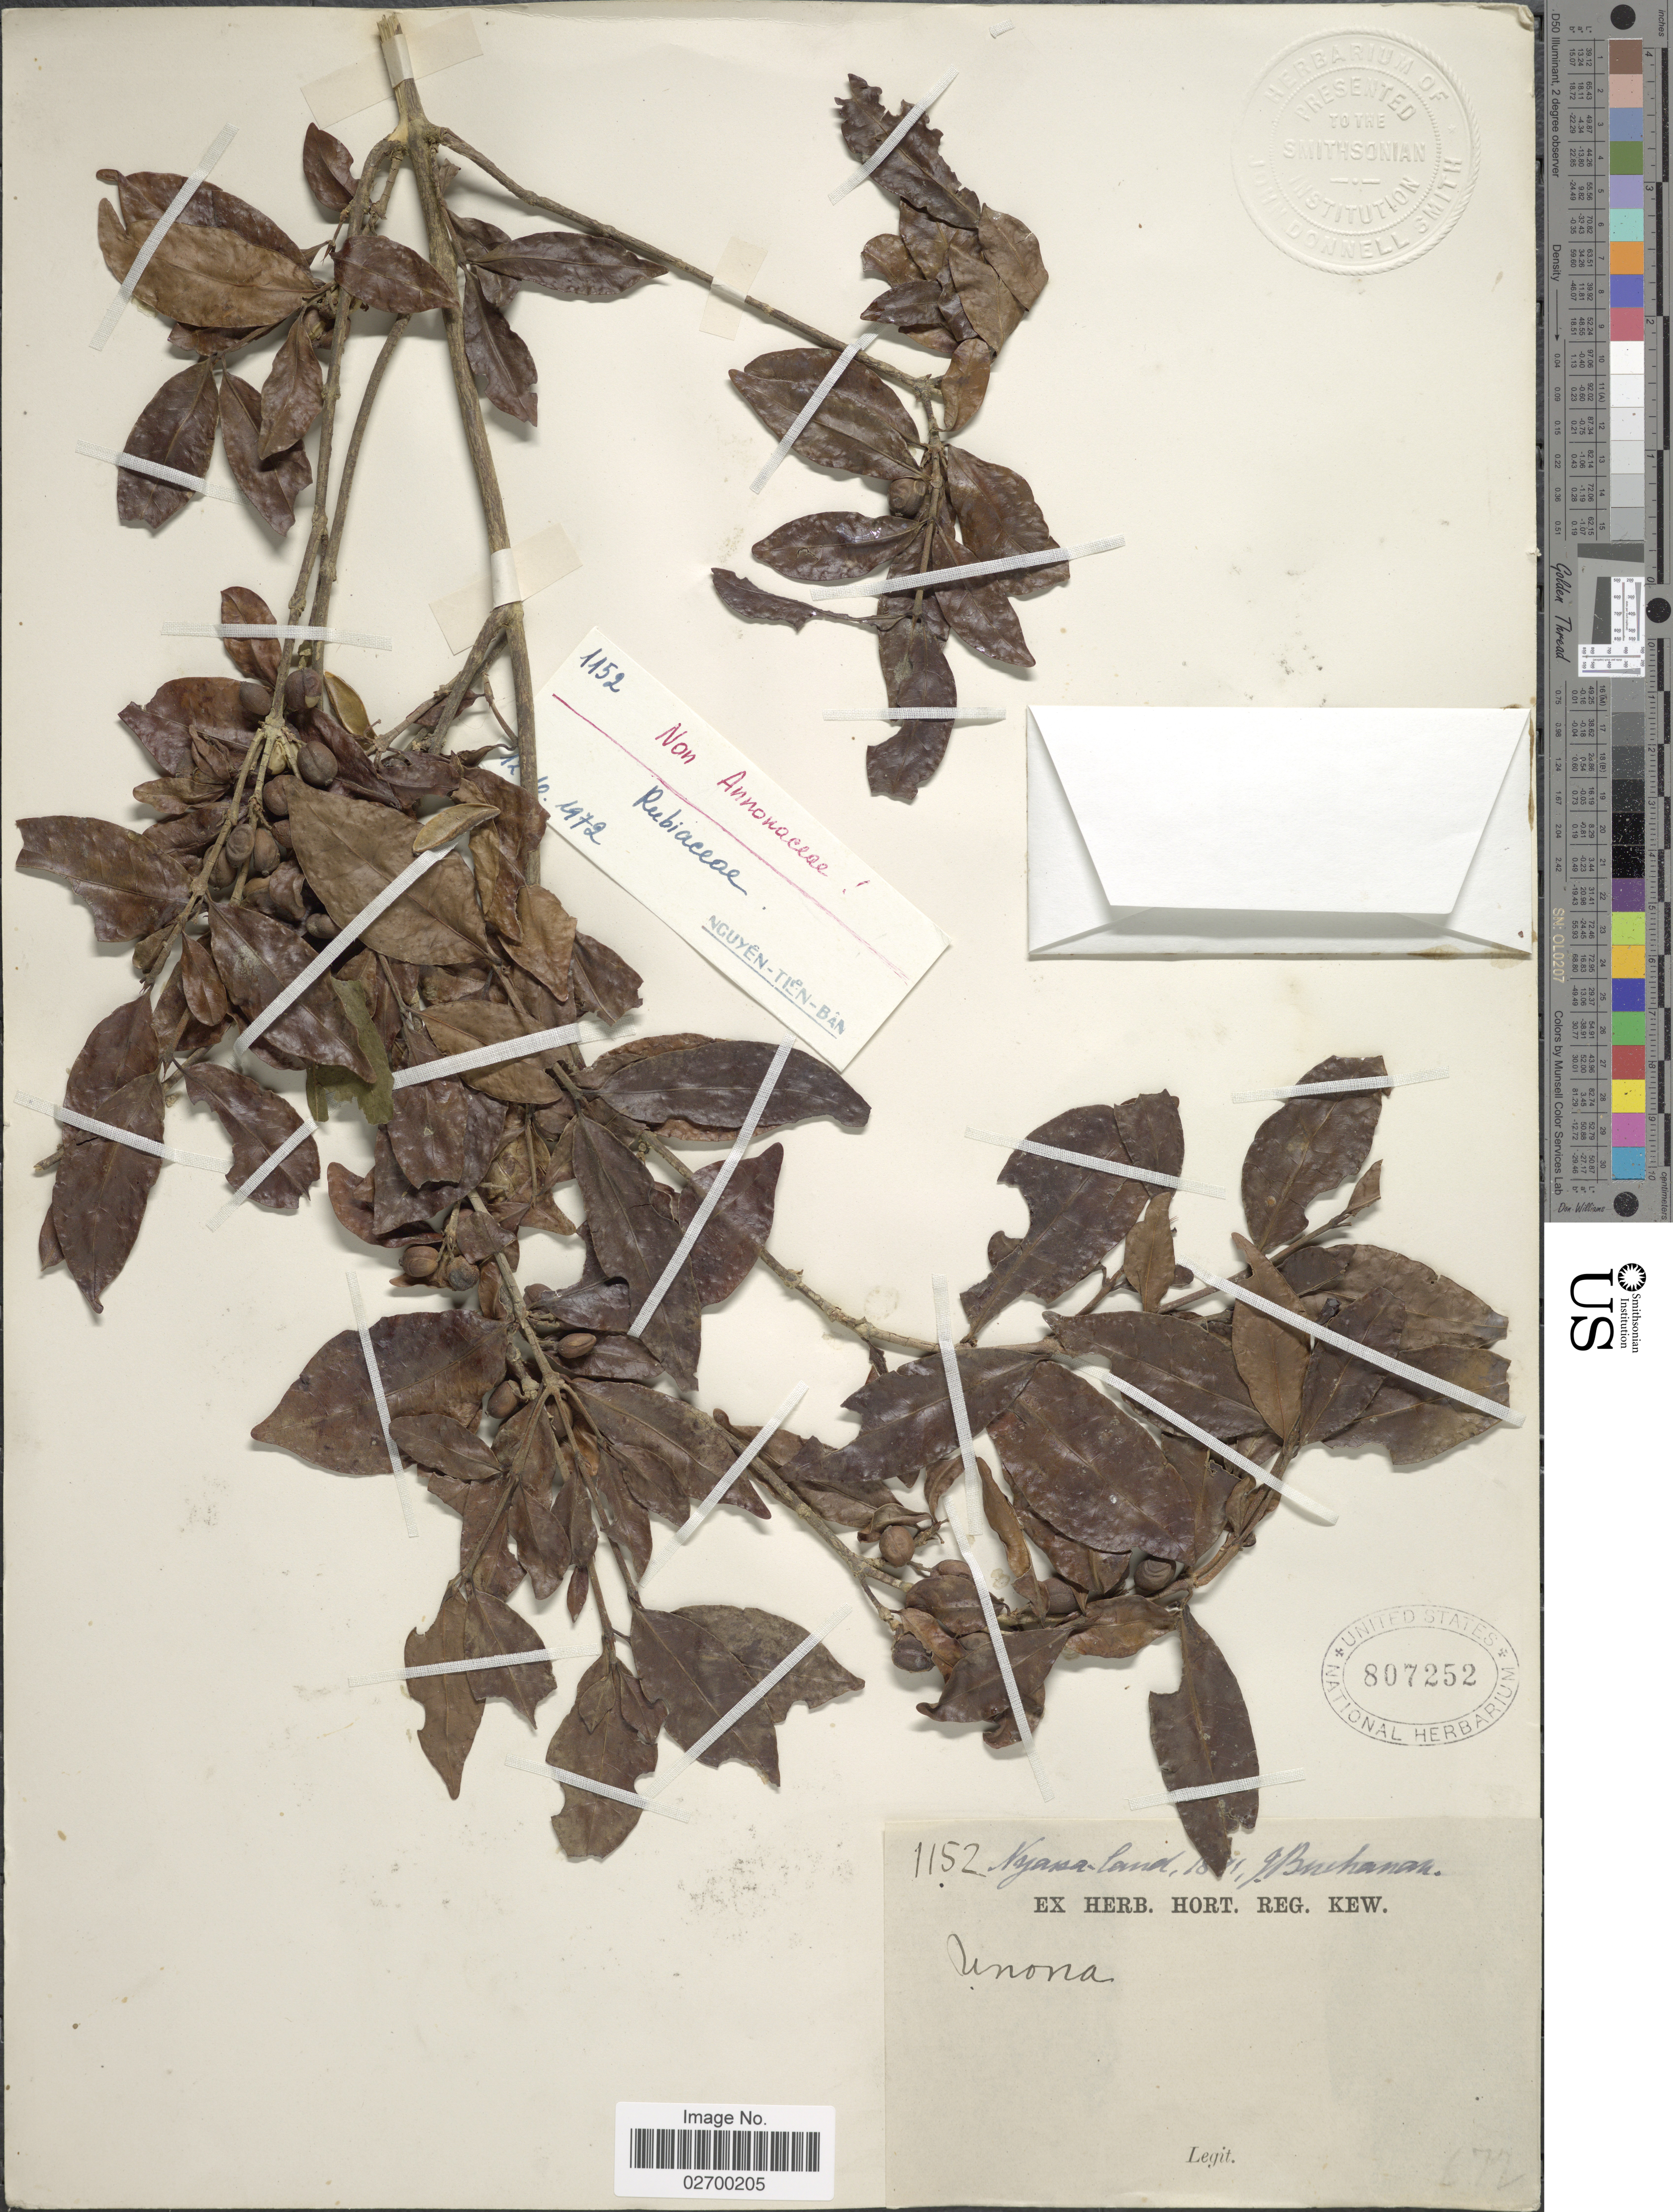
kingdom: Plantae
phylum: Tracheophyta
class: Magnoliopsida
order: Gentianales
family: Rubiaceae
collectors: J. Buchanan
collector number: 1152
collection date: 1881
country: Malawi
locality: Nyassa-land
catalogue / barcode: US 807252